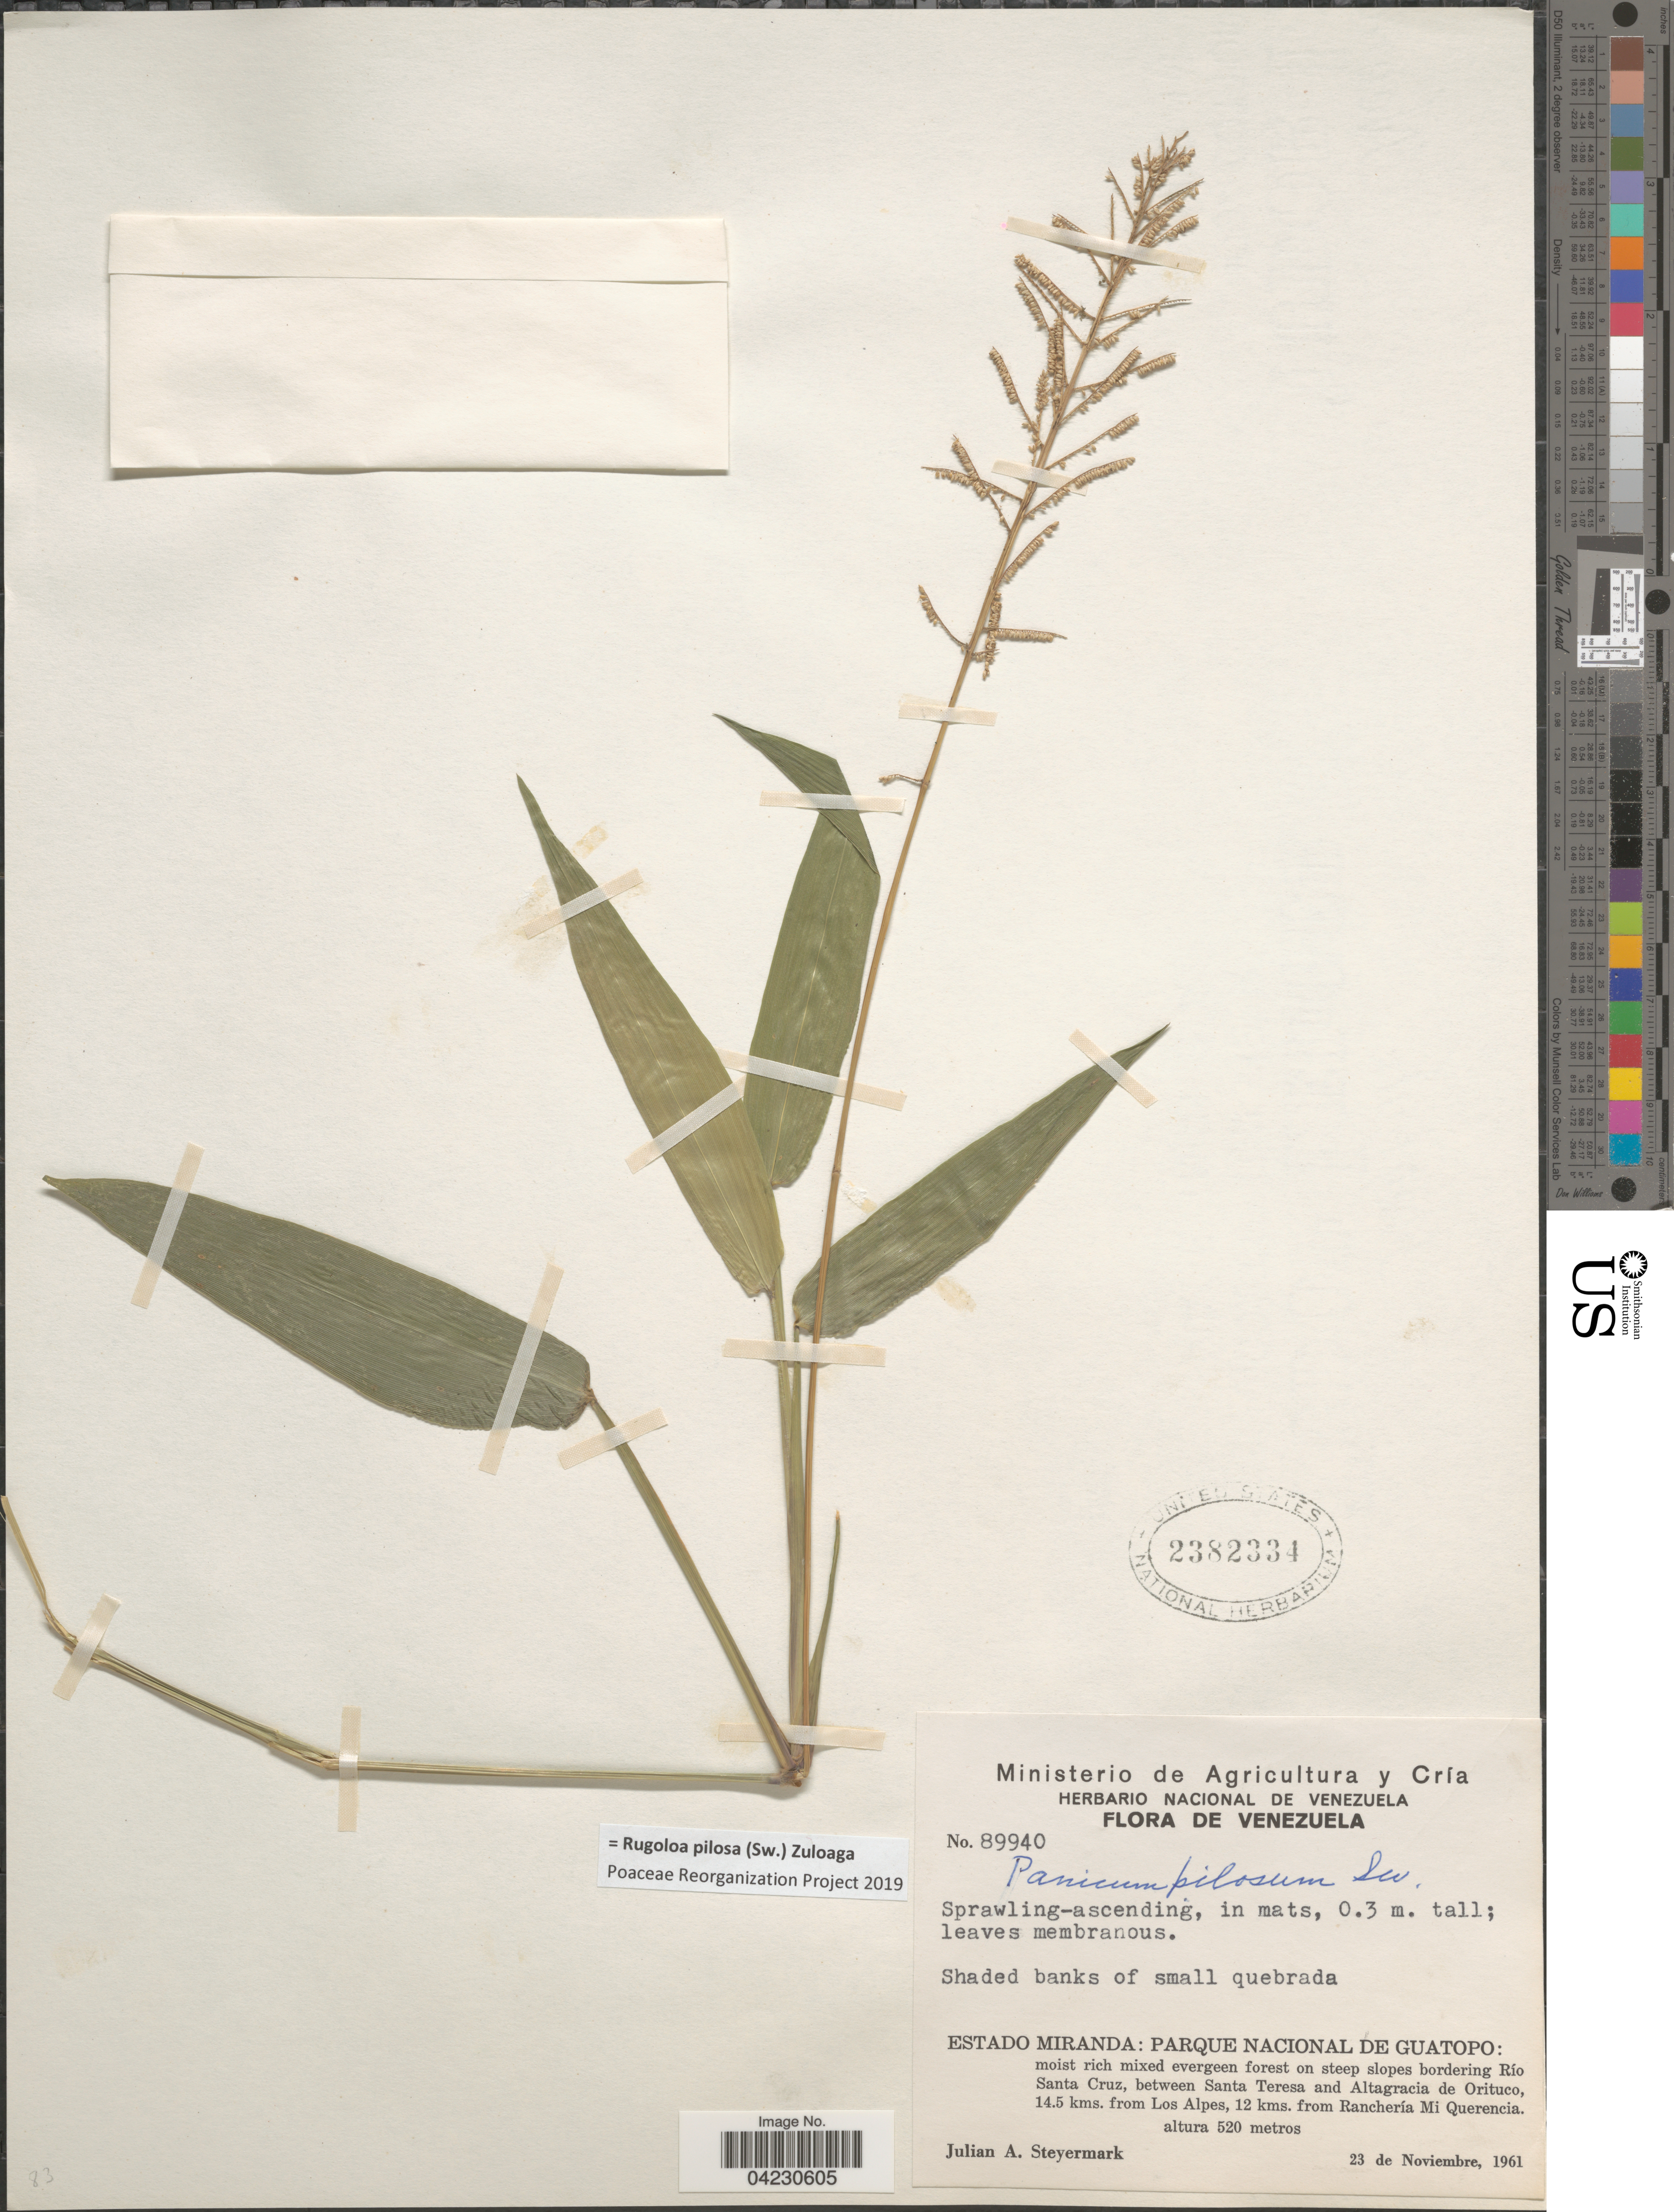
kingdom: Plantae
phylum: Tracheophyta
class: Liliopsida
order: Poales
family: Poaceae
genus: Rugoloa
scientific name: Rugoloa pilosa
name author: (Sw.) Zuloaga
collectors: J. Steyermark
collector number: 89940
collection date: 1961-11-23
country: Venezuela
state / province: Miranda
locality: Parque Nacional de Guatopo: moist rich mixed evergreen forest on steep slopes bordering Río Santa Cruz, between Santa Teresa and Altagracia de Orituco, 14.5 kms. from Los Alpes, 12 kms. from Ranchería Mi Querencia.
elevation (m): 520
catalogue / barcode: US 2382334